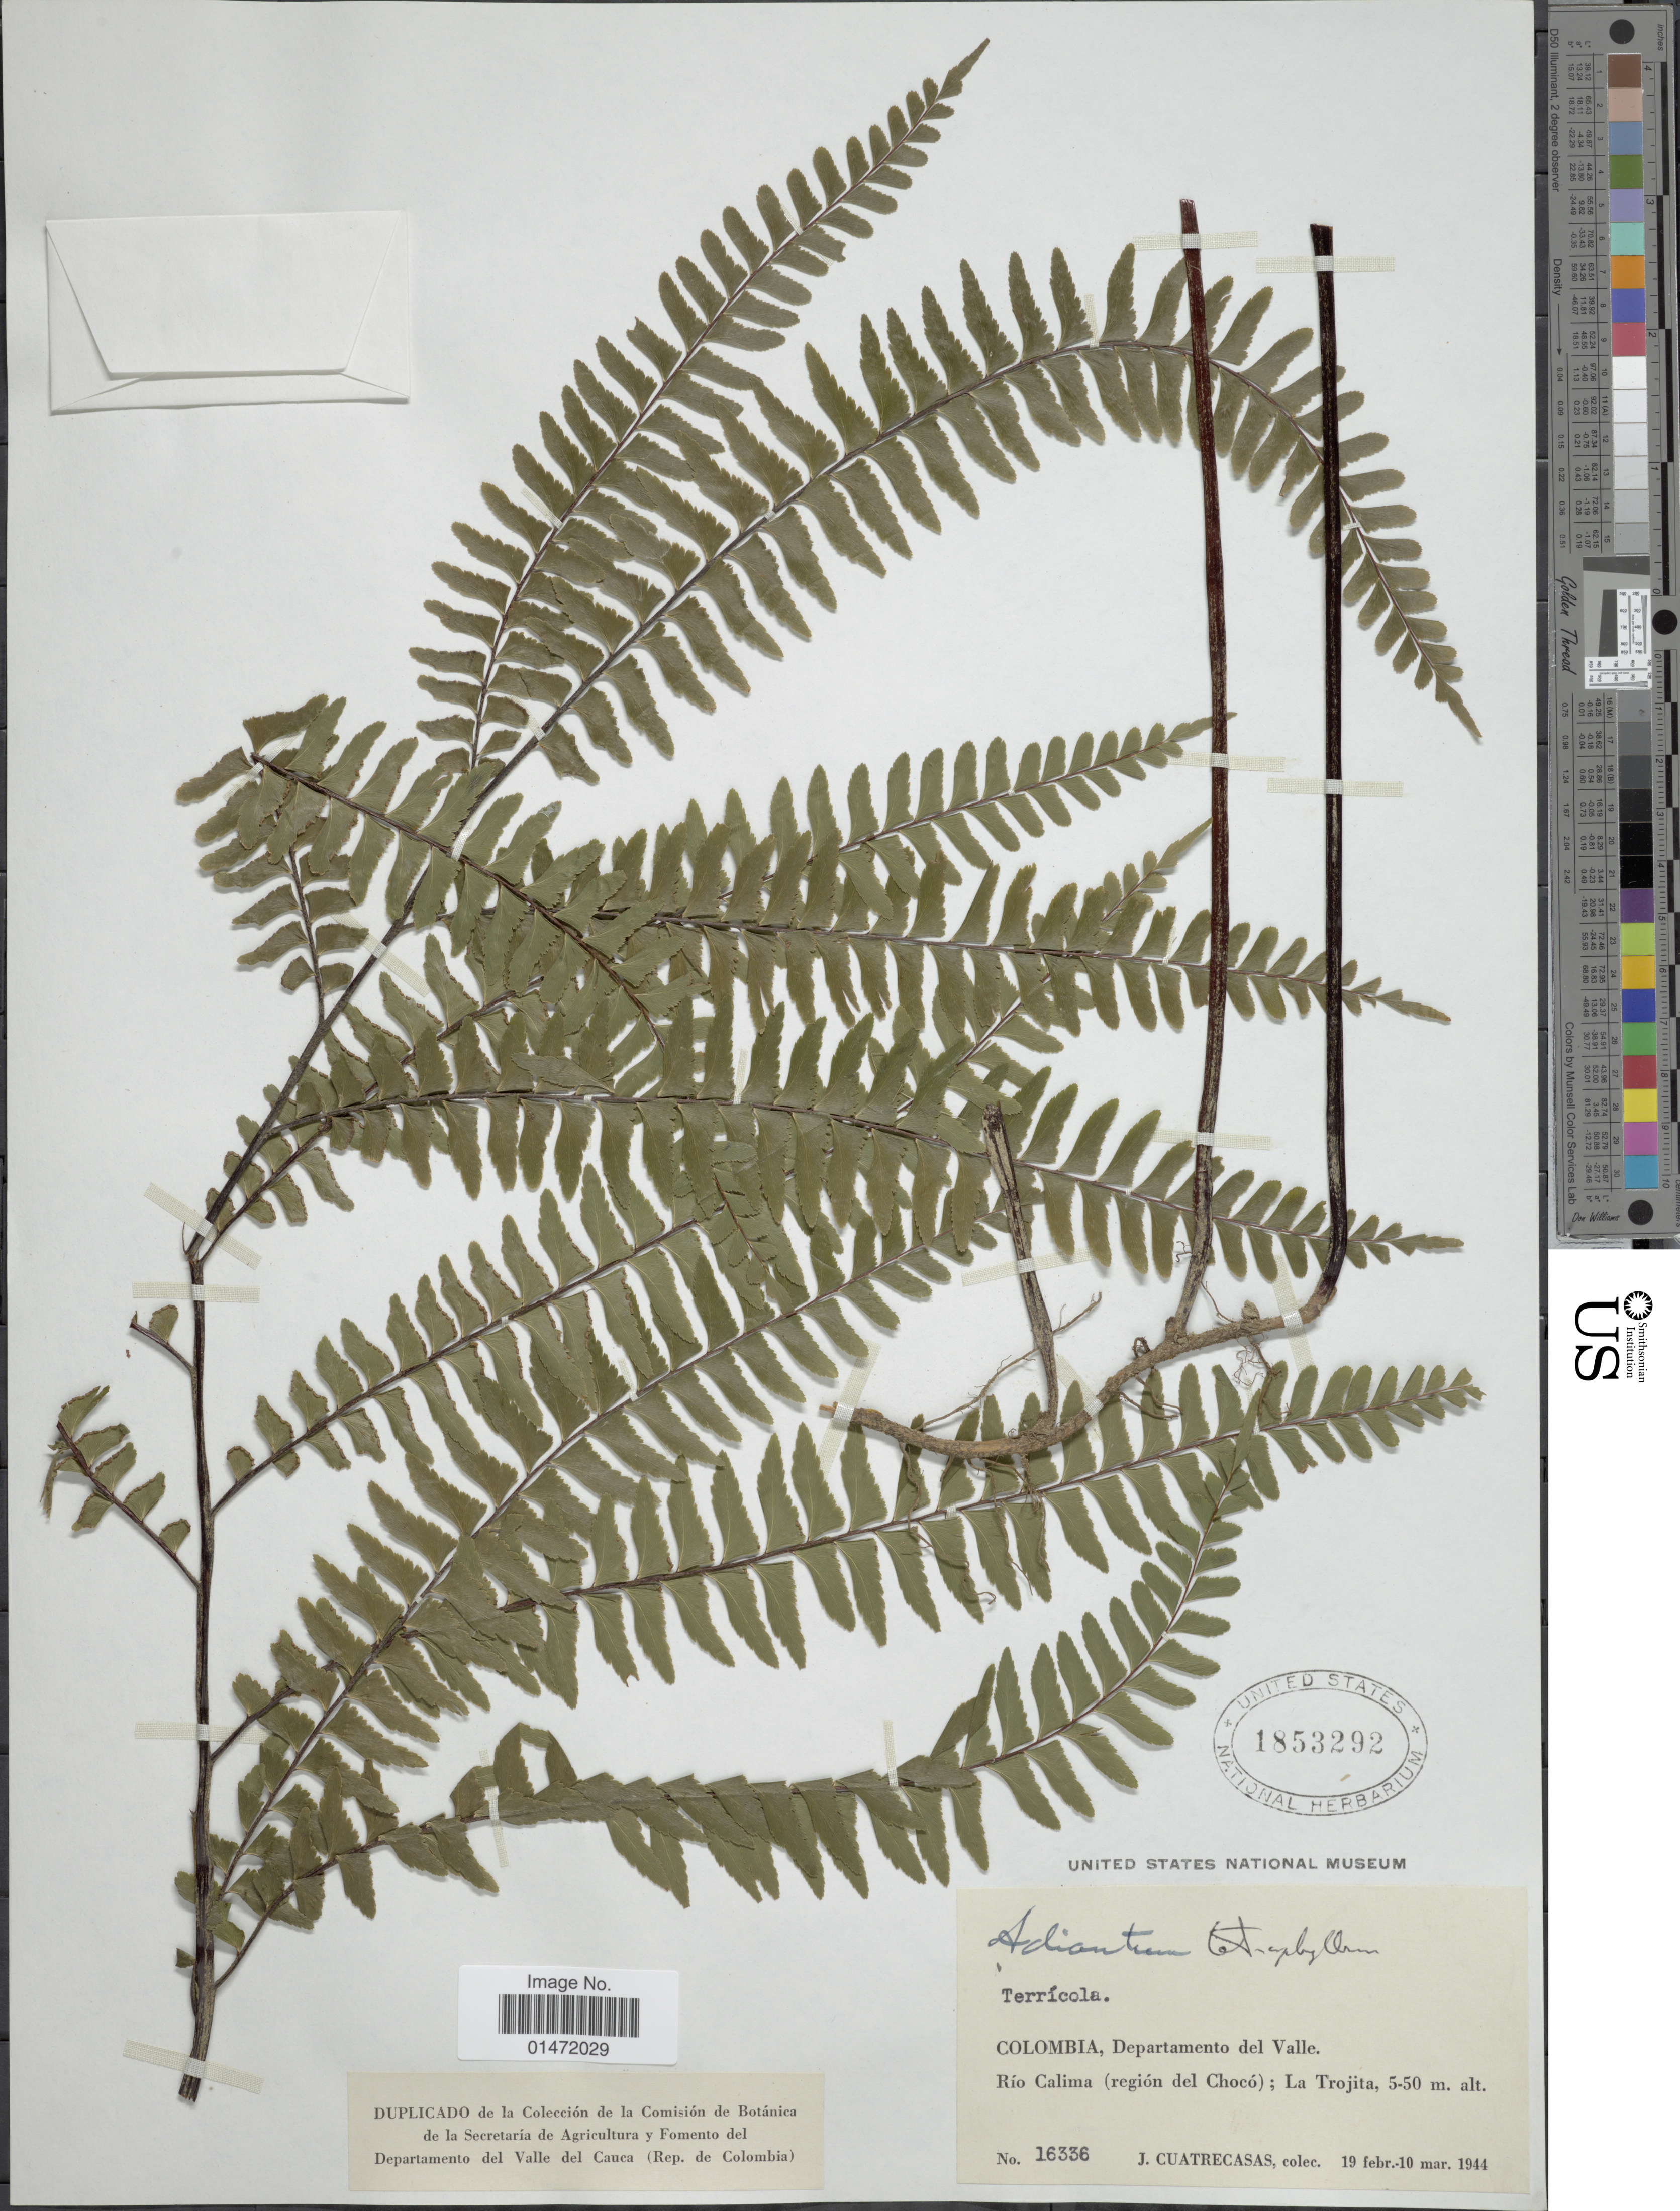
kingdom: Plantae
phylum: Tracheophyta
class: Polypodiopsida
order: Polypodiales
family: Pteridaceae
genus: Adiantum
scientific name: Adiantum sp.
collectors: J. Cuatrecasas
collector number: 16336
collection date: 1944-02-19/1944-03-10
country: Colombia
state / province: Valle del Cauca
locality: Departamento del Valle. Río Calima (región del Chocó); La Trojita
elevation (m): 5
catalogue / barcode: US 1853292